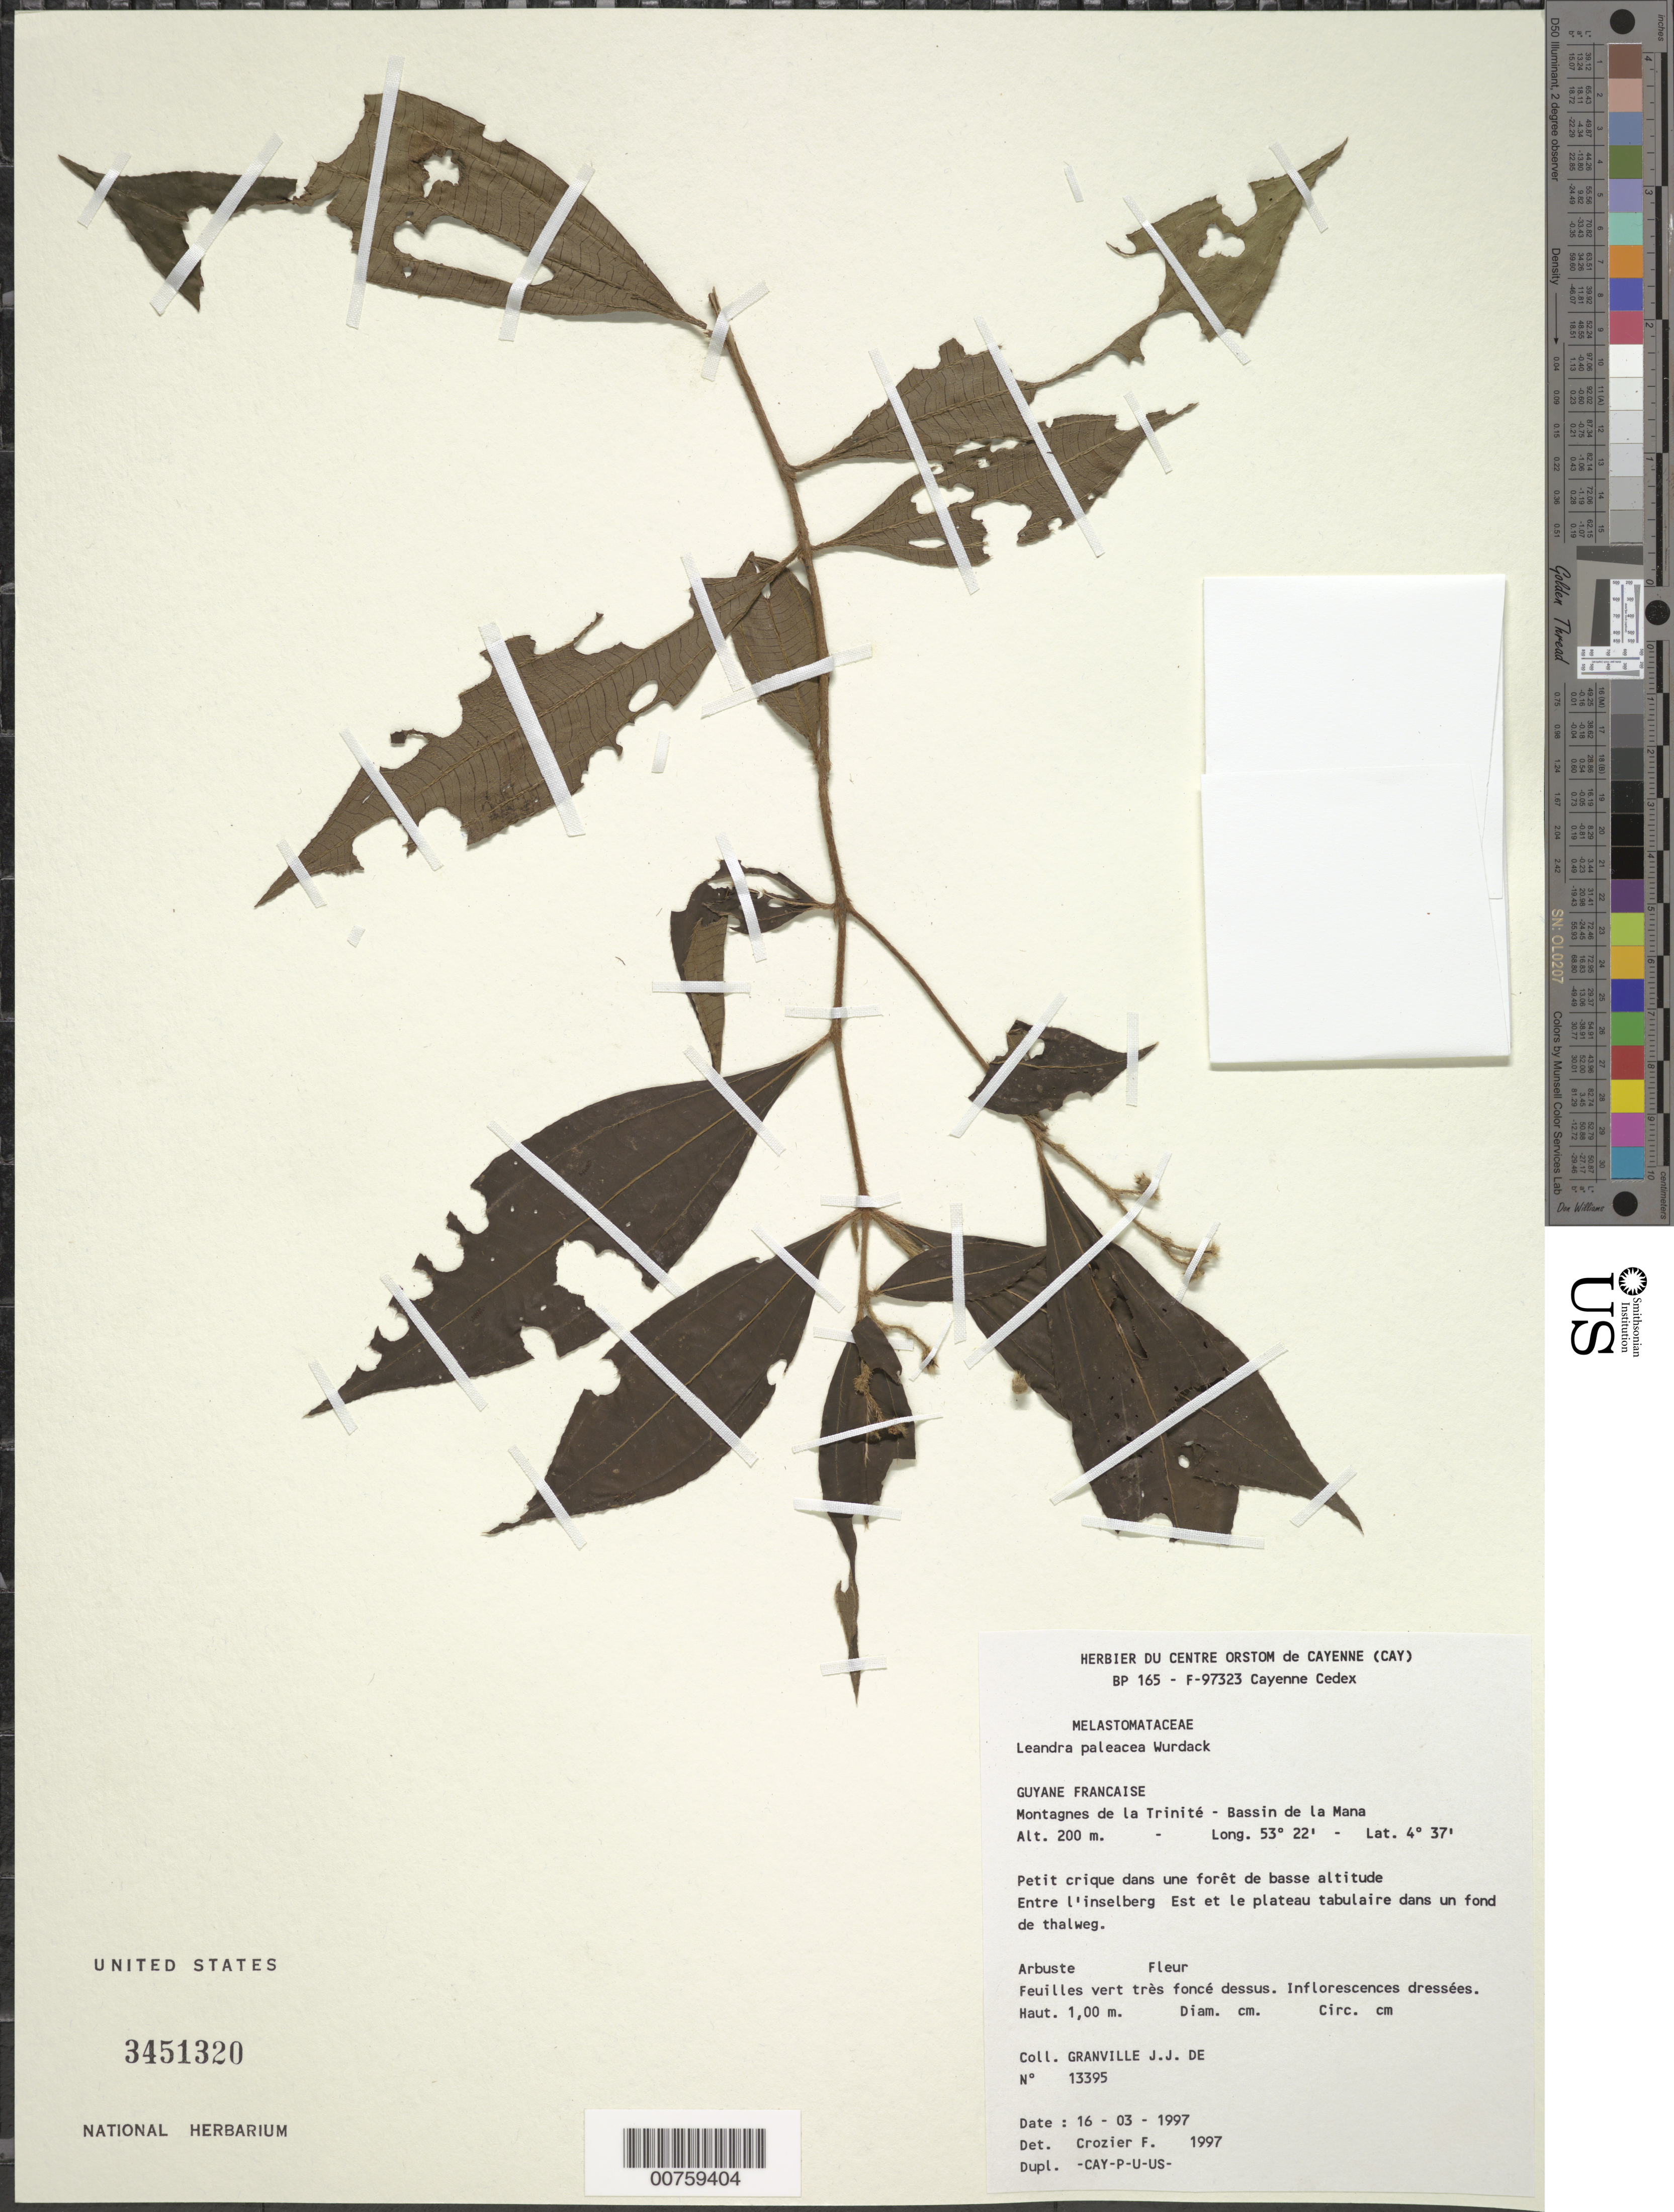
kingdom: Plantae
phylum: Tracheophyta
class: Magnoliopsida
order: Myrtales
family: Melastomataceae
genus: Leandra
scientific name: Leandra paleacea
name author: Wurdack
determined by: Michelangeli, F. A.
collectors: J.-J. de Granville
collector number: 13395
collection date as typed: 16-Mar-97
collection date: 1997-03-16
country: French Guiana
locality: Montagnes de la Trinité, Bassin de la Mana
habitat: Petit crique dans une forêt de basse altitude. Entre l'inselberg est et le plateau tabulaire dans un fond de thalweg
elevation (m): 200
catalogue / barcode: US 3451320